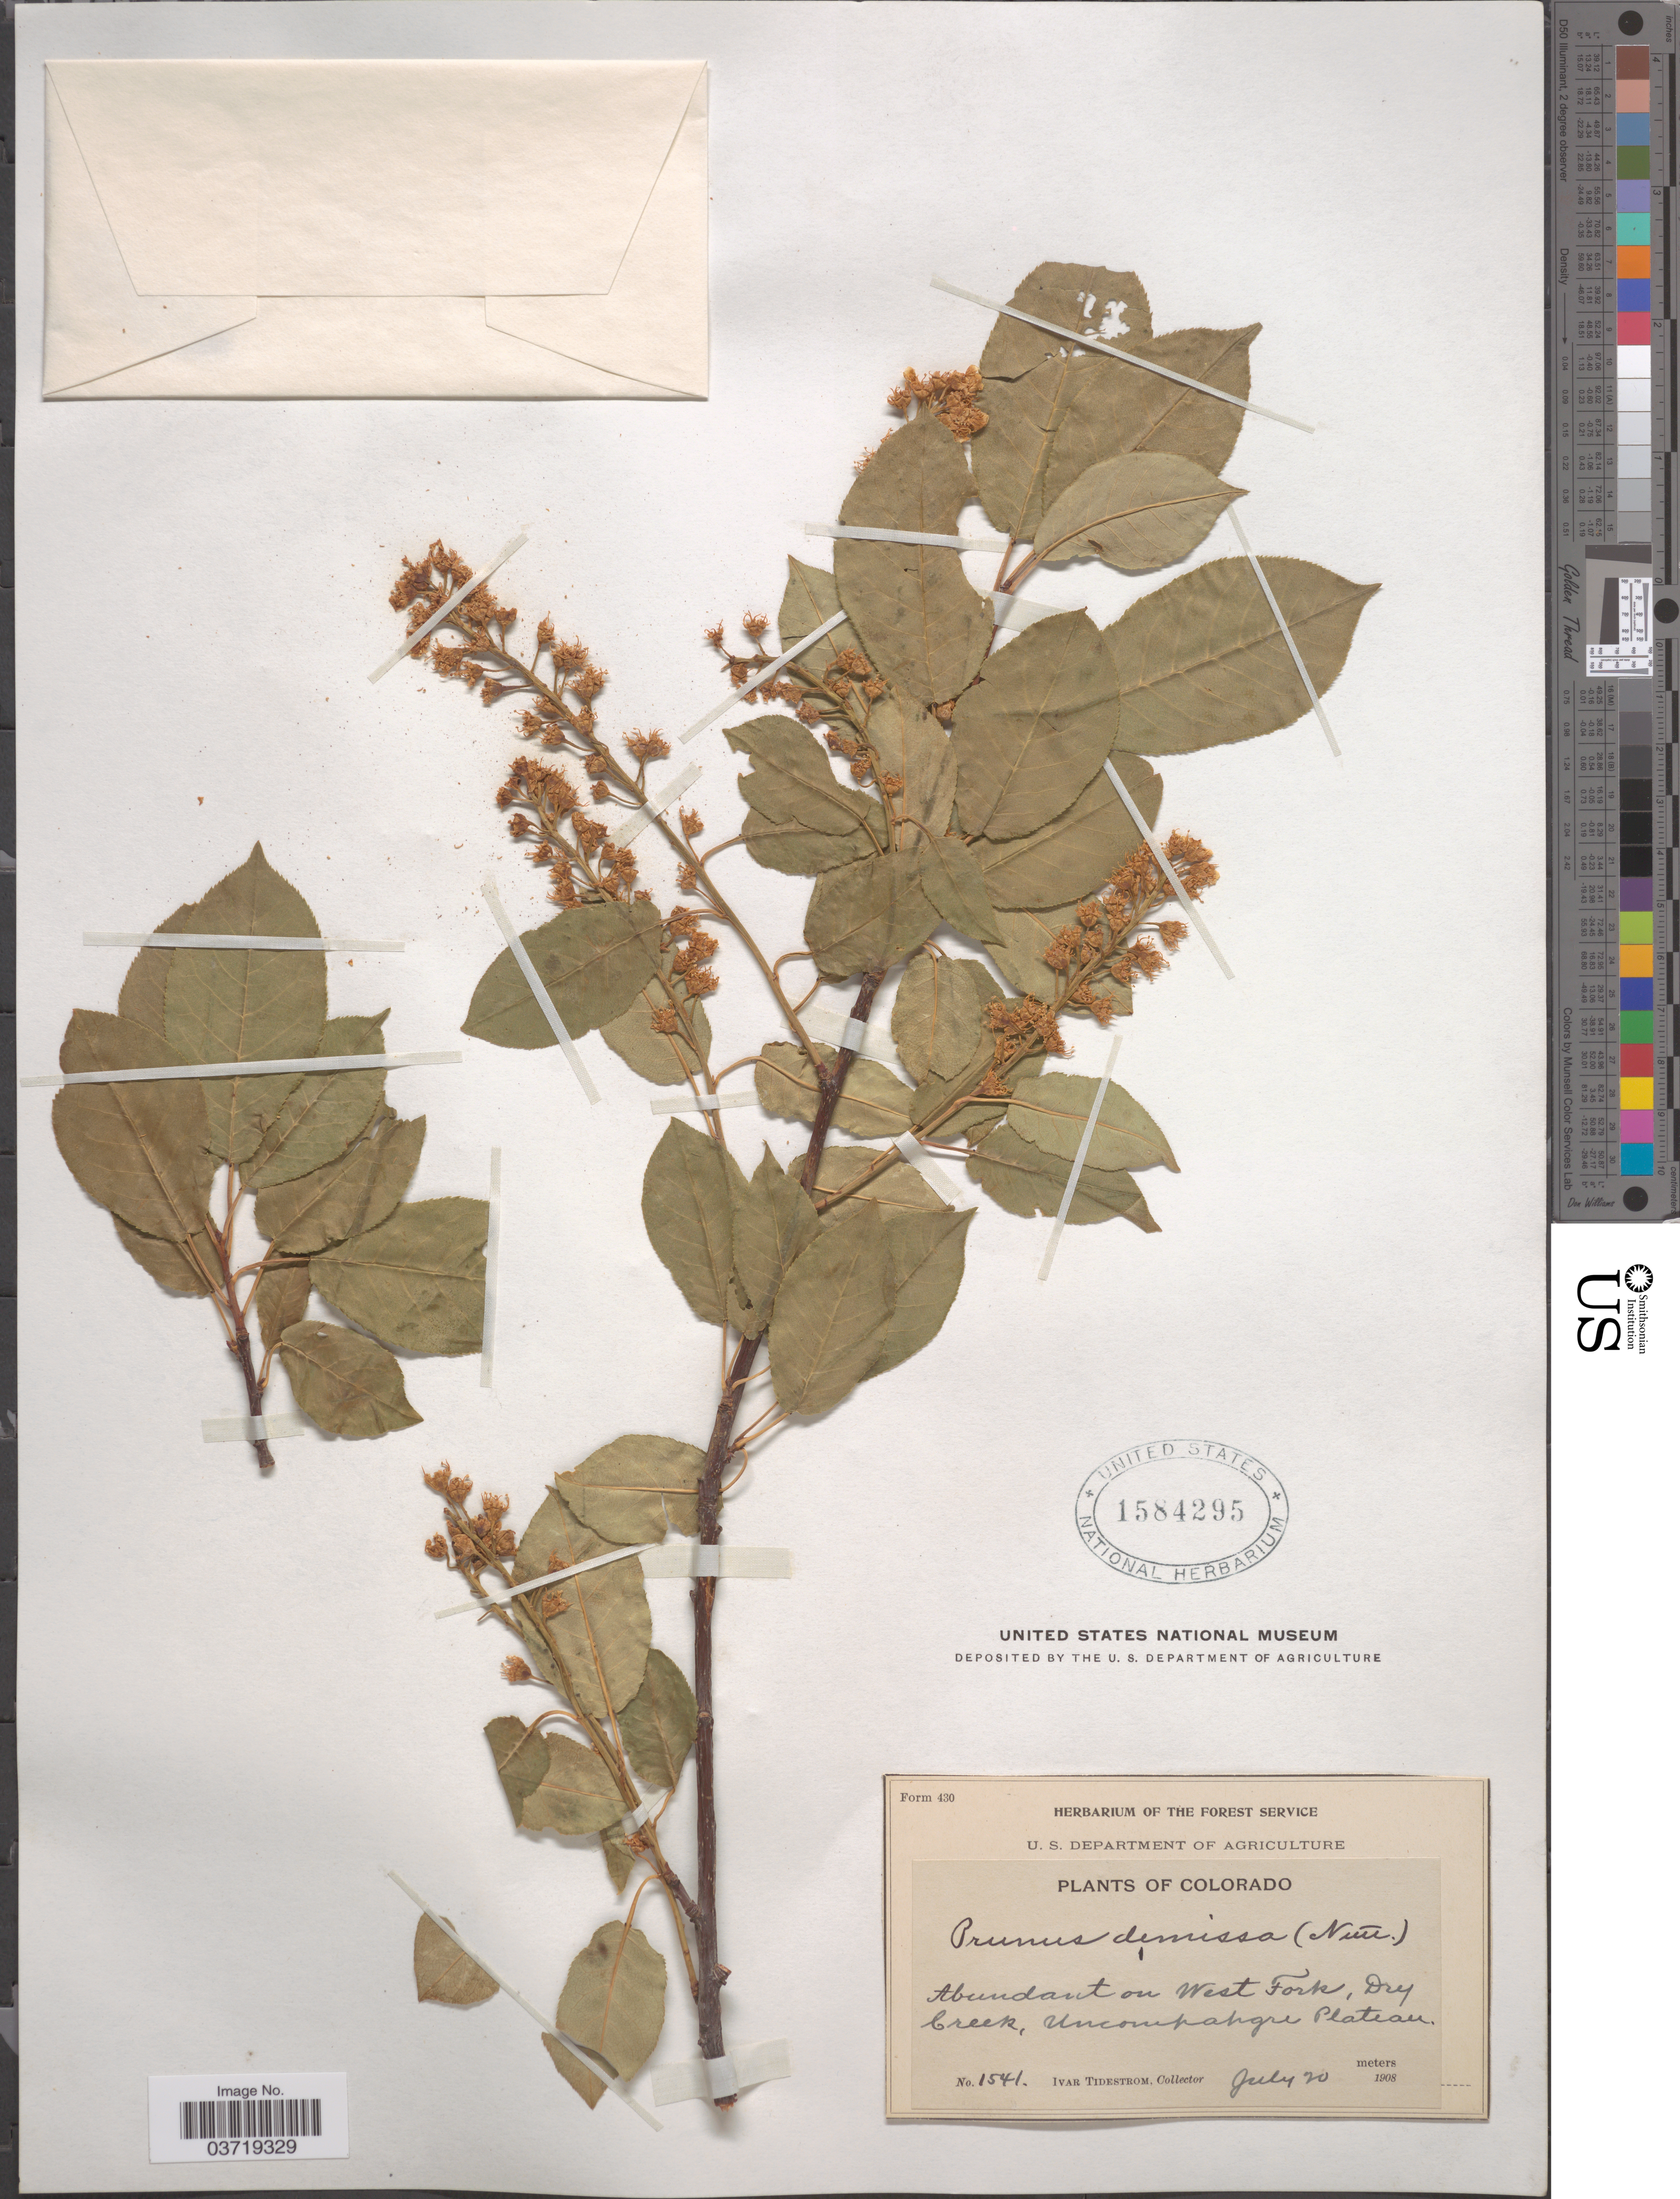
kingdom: Plantae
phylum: Tracheophyta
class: Magnoliopsida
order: Rosales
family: Rosaceae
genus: Prunus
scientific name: Prunus virginiana var. demissa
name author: (Nutt.) Torr.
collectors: I. F. Tidestrom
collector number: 1541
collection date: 1908-07-20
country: United States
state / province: Colorado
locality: On West Fork, Dry Creek, Uncompahgre Plateau.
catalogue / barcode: US 1584295